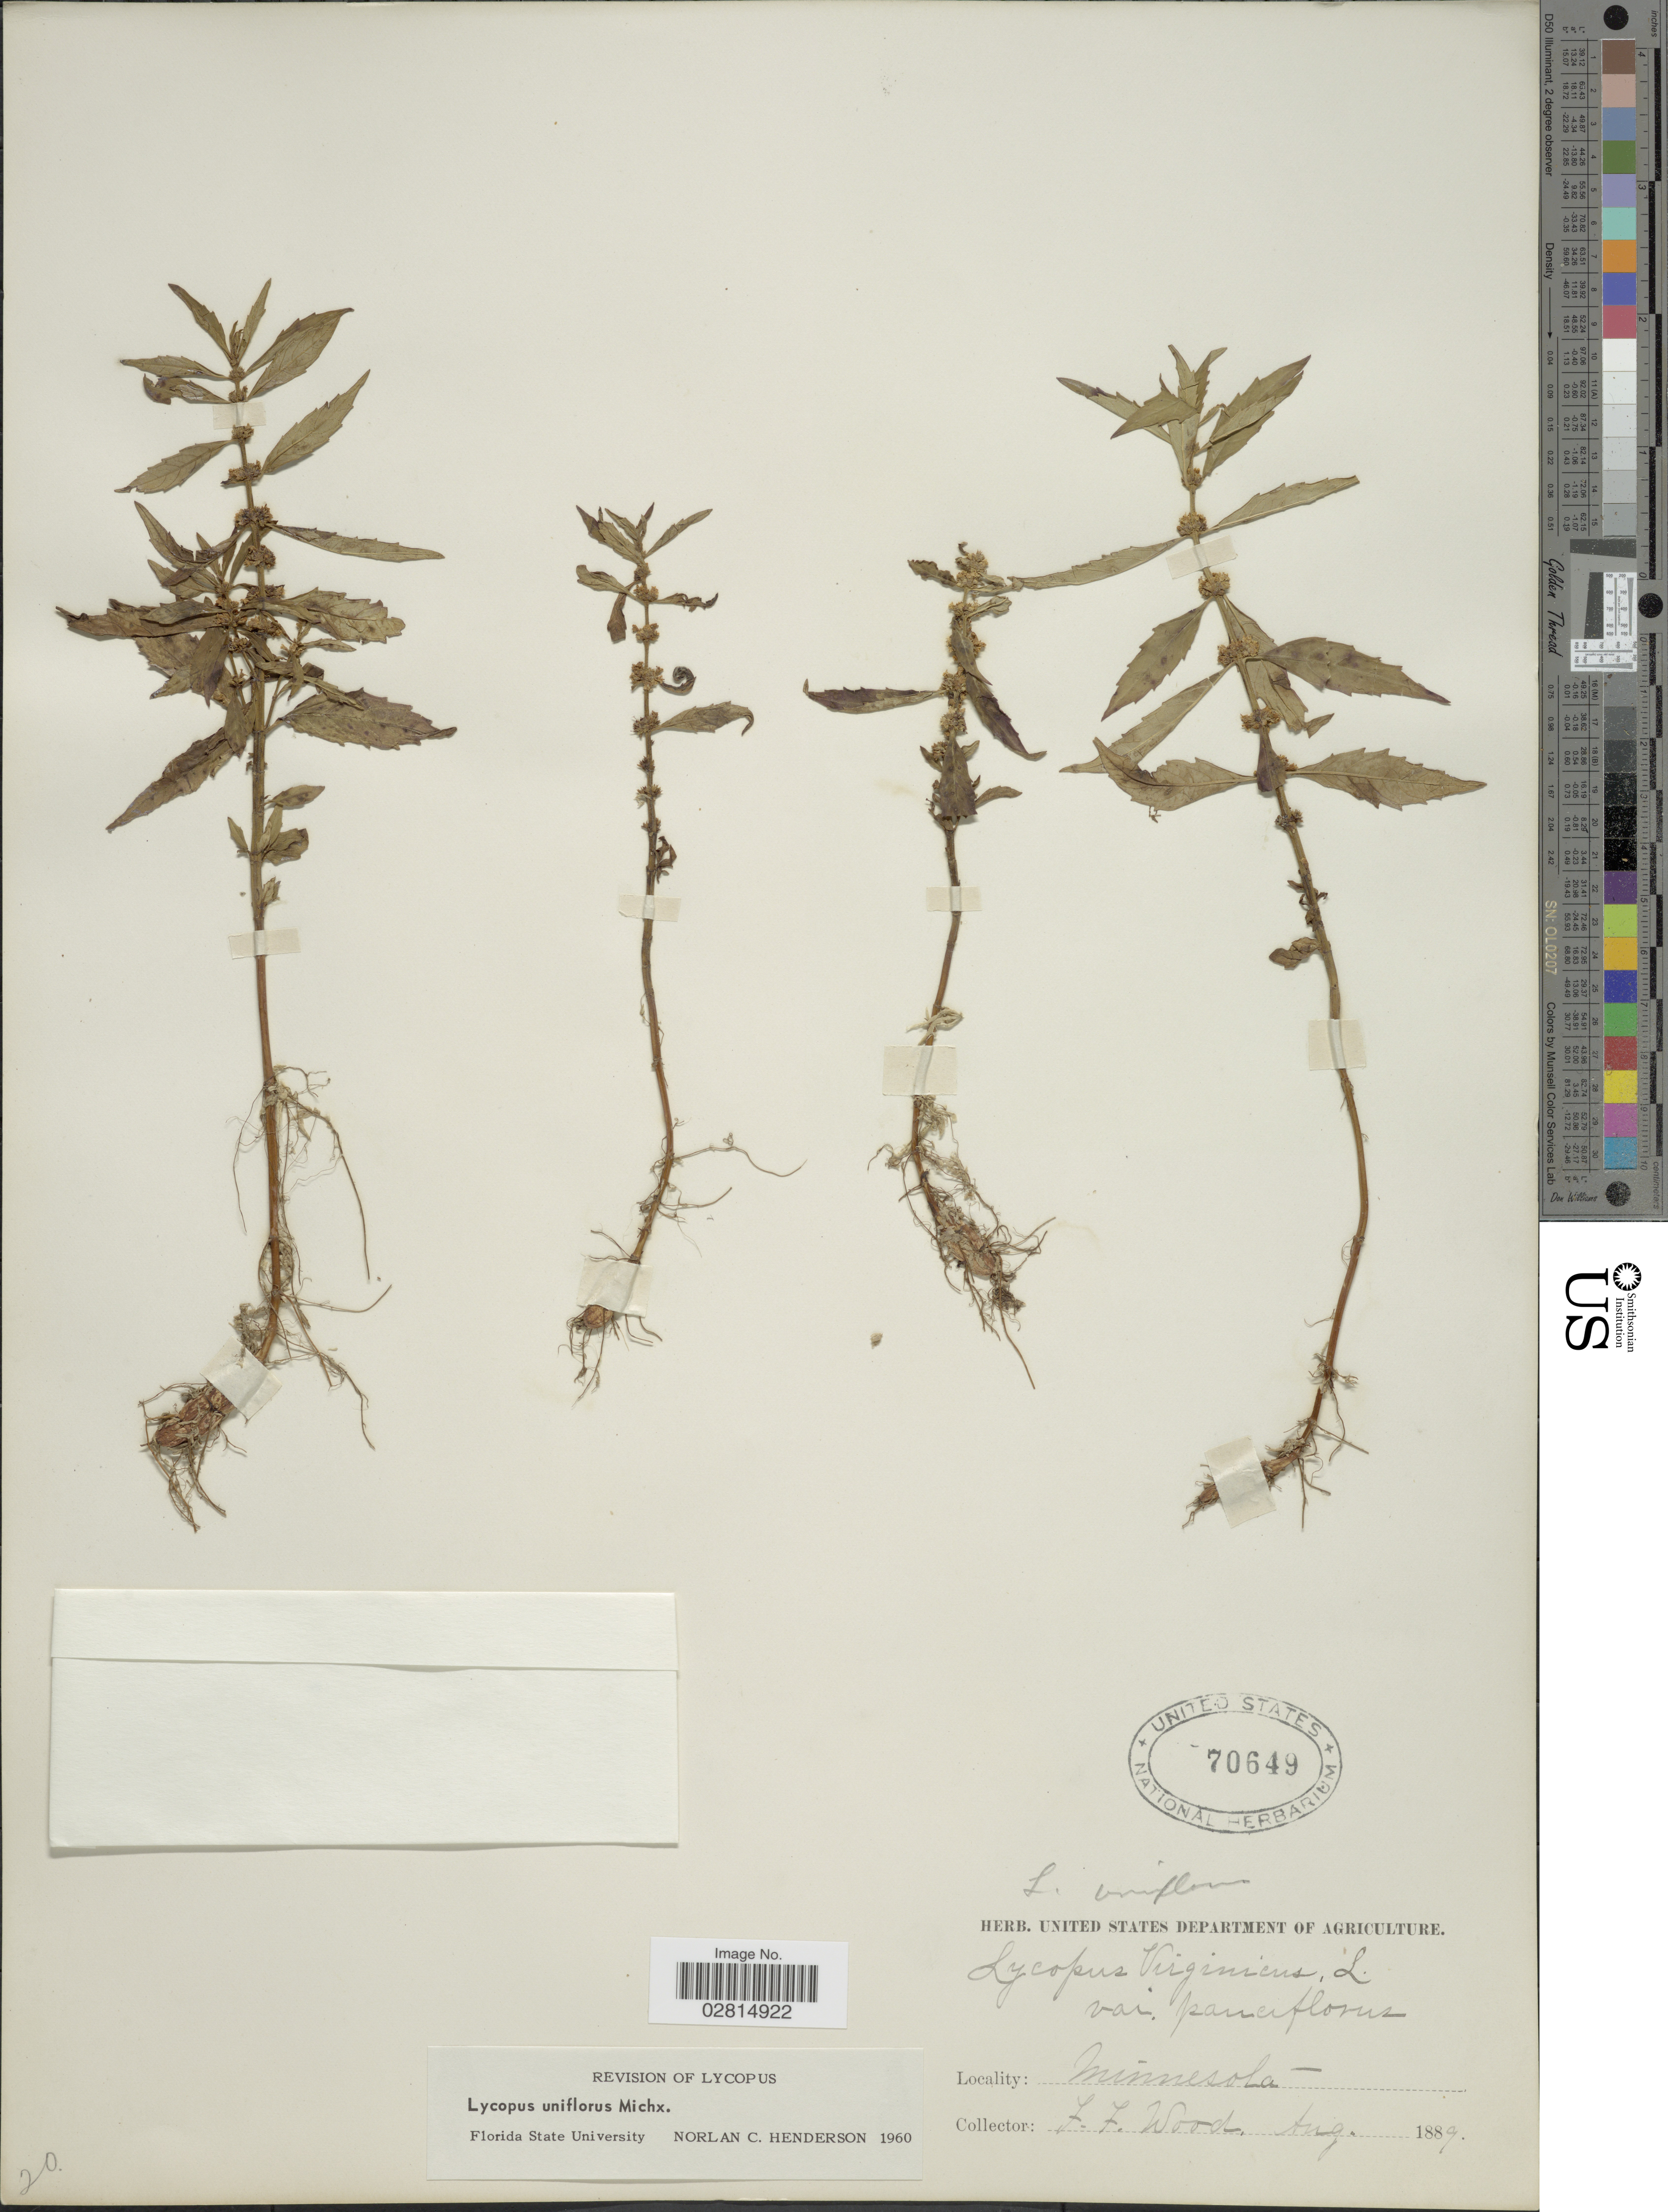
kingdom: Plantae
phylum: Tracheophyta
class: Magnoliopsida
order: Lamiales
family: Lamiaceae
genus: Lycopus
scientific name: Lycopus uniflorus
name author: Michx.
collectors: F. Woods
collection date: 1889-08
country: United States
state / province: Minnesota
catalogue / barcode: US 70649